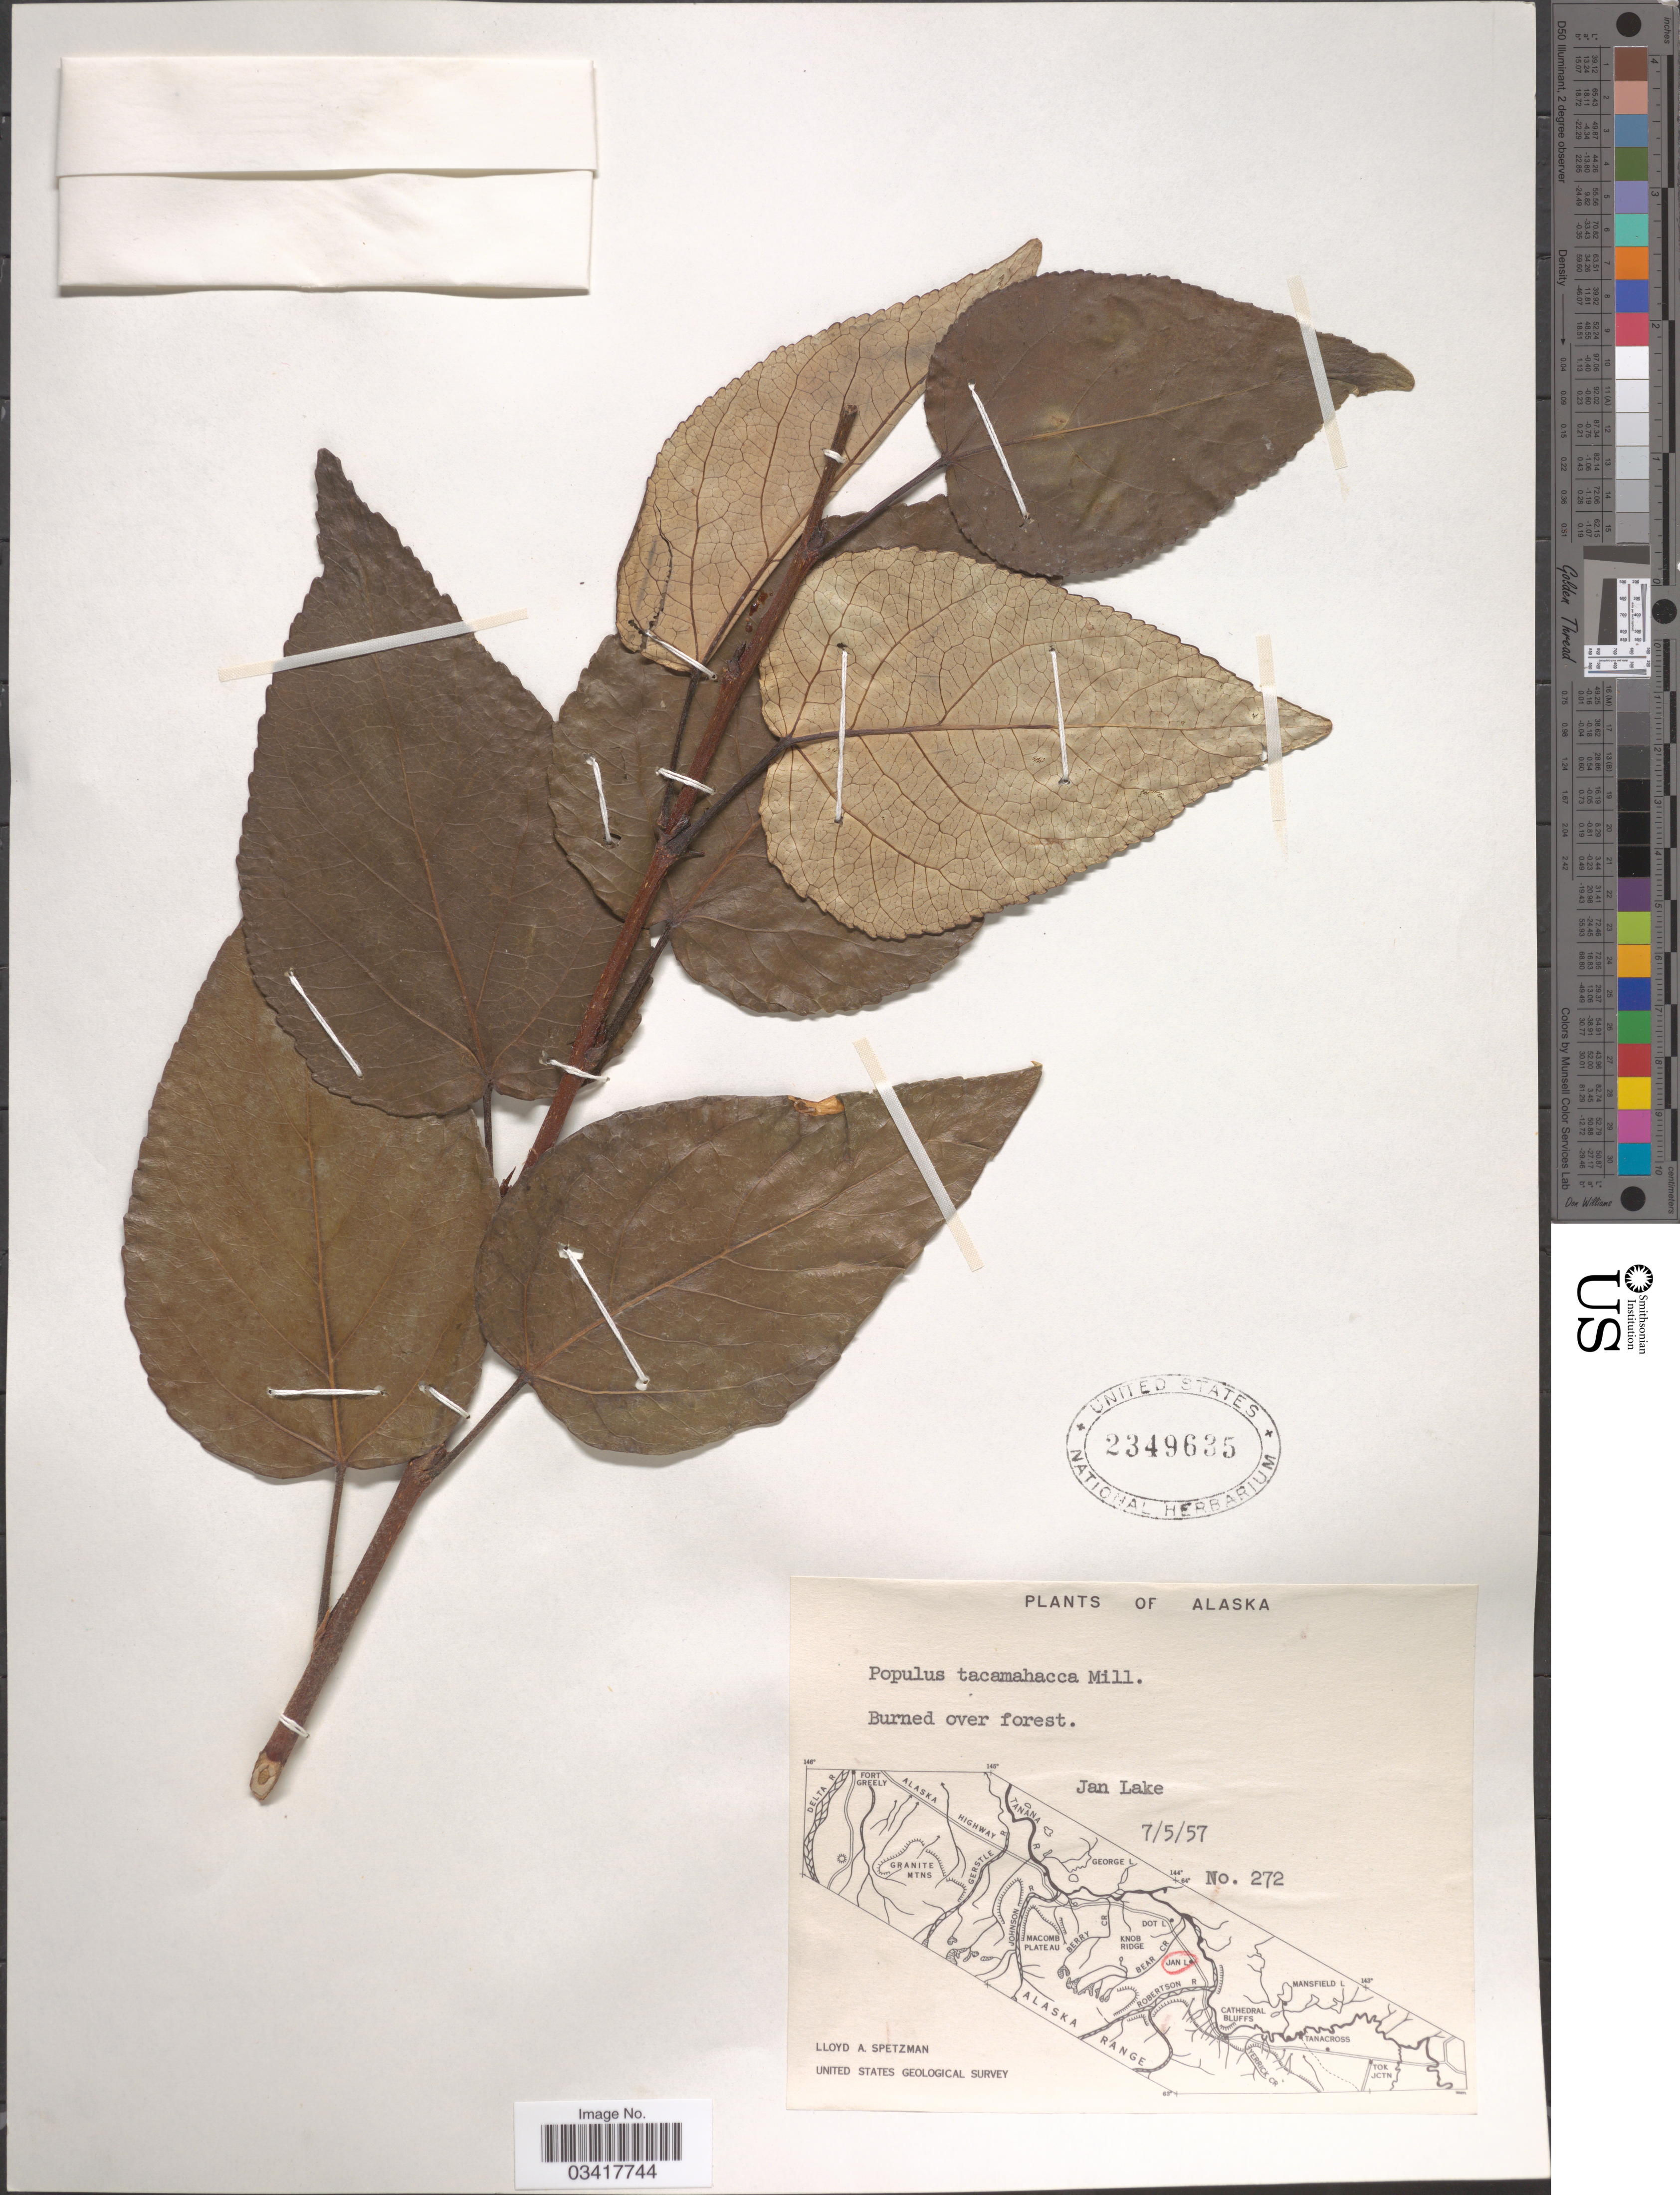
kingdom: Plantae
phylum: Tracheophyta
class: Magnoliopsida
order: Malpighiales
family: Salicaceae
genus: Populus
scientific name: Populus balsamifera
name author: L.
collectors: L. Spetzman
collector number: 272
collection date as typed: Transcribed d/m/y: 5/7/57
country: United States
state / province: Alaska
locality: Jan Lake.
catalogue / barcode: US 2349635